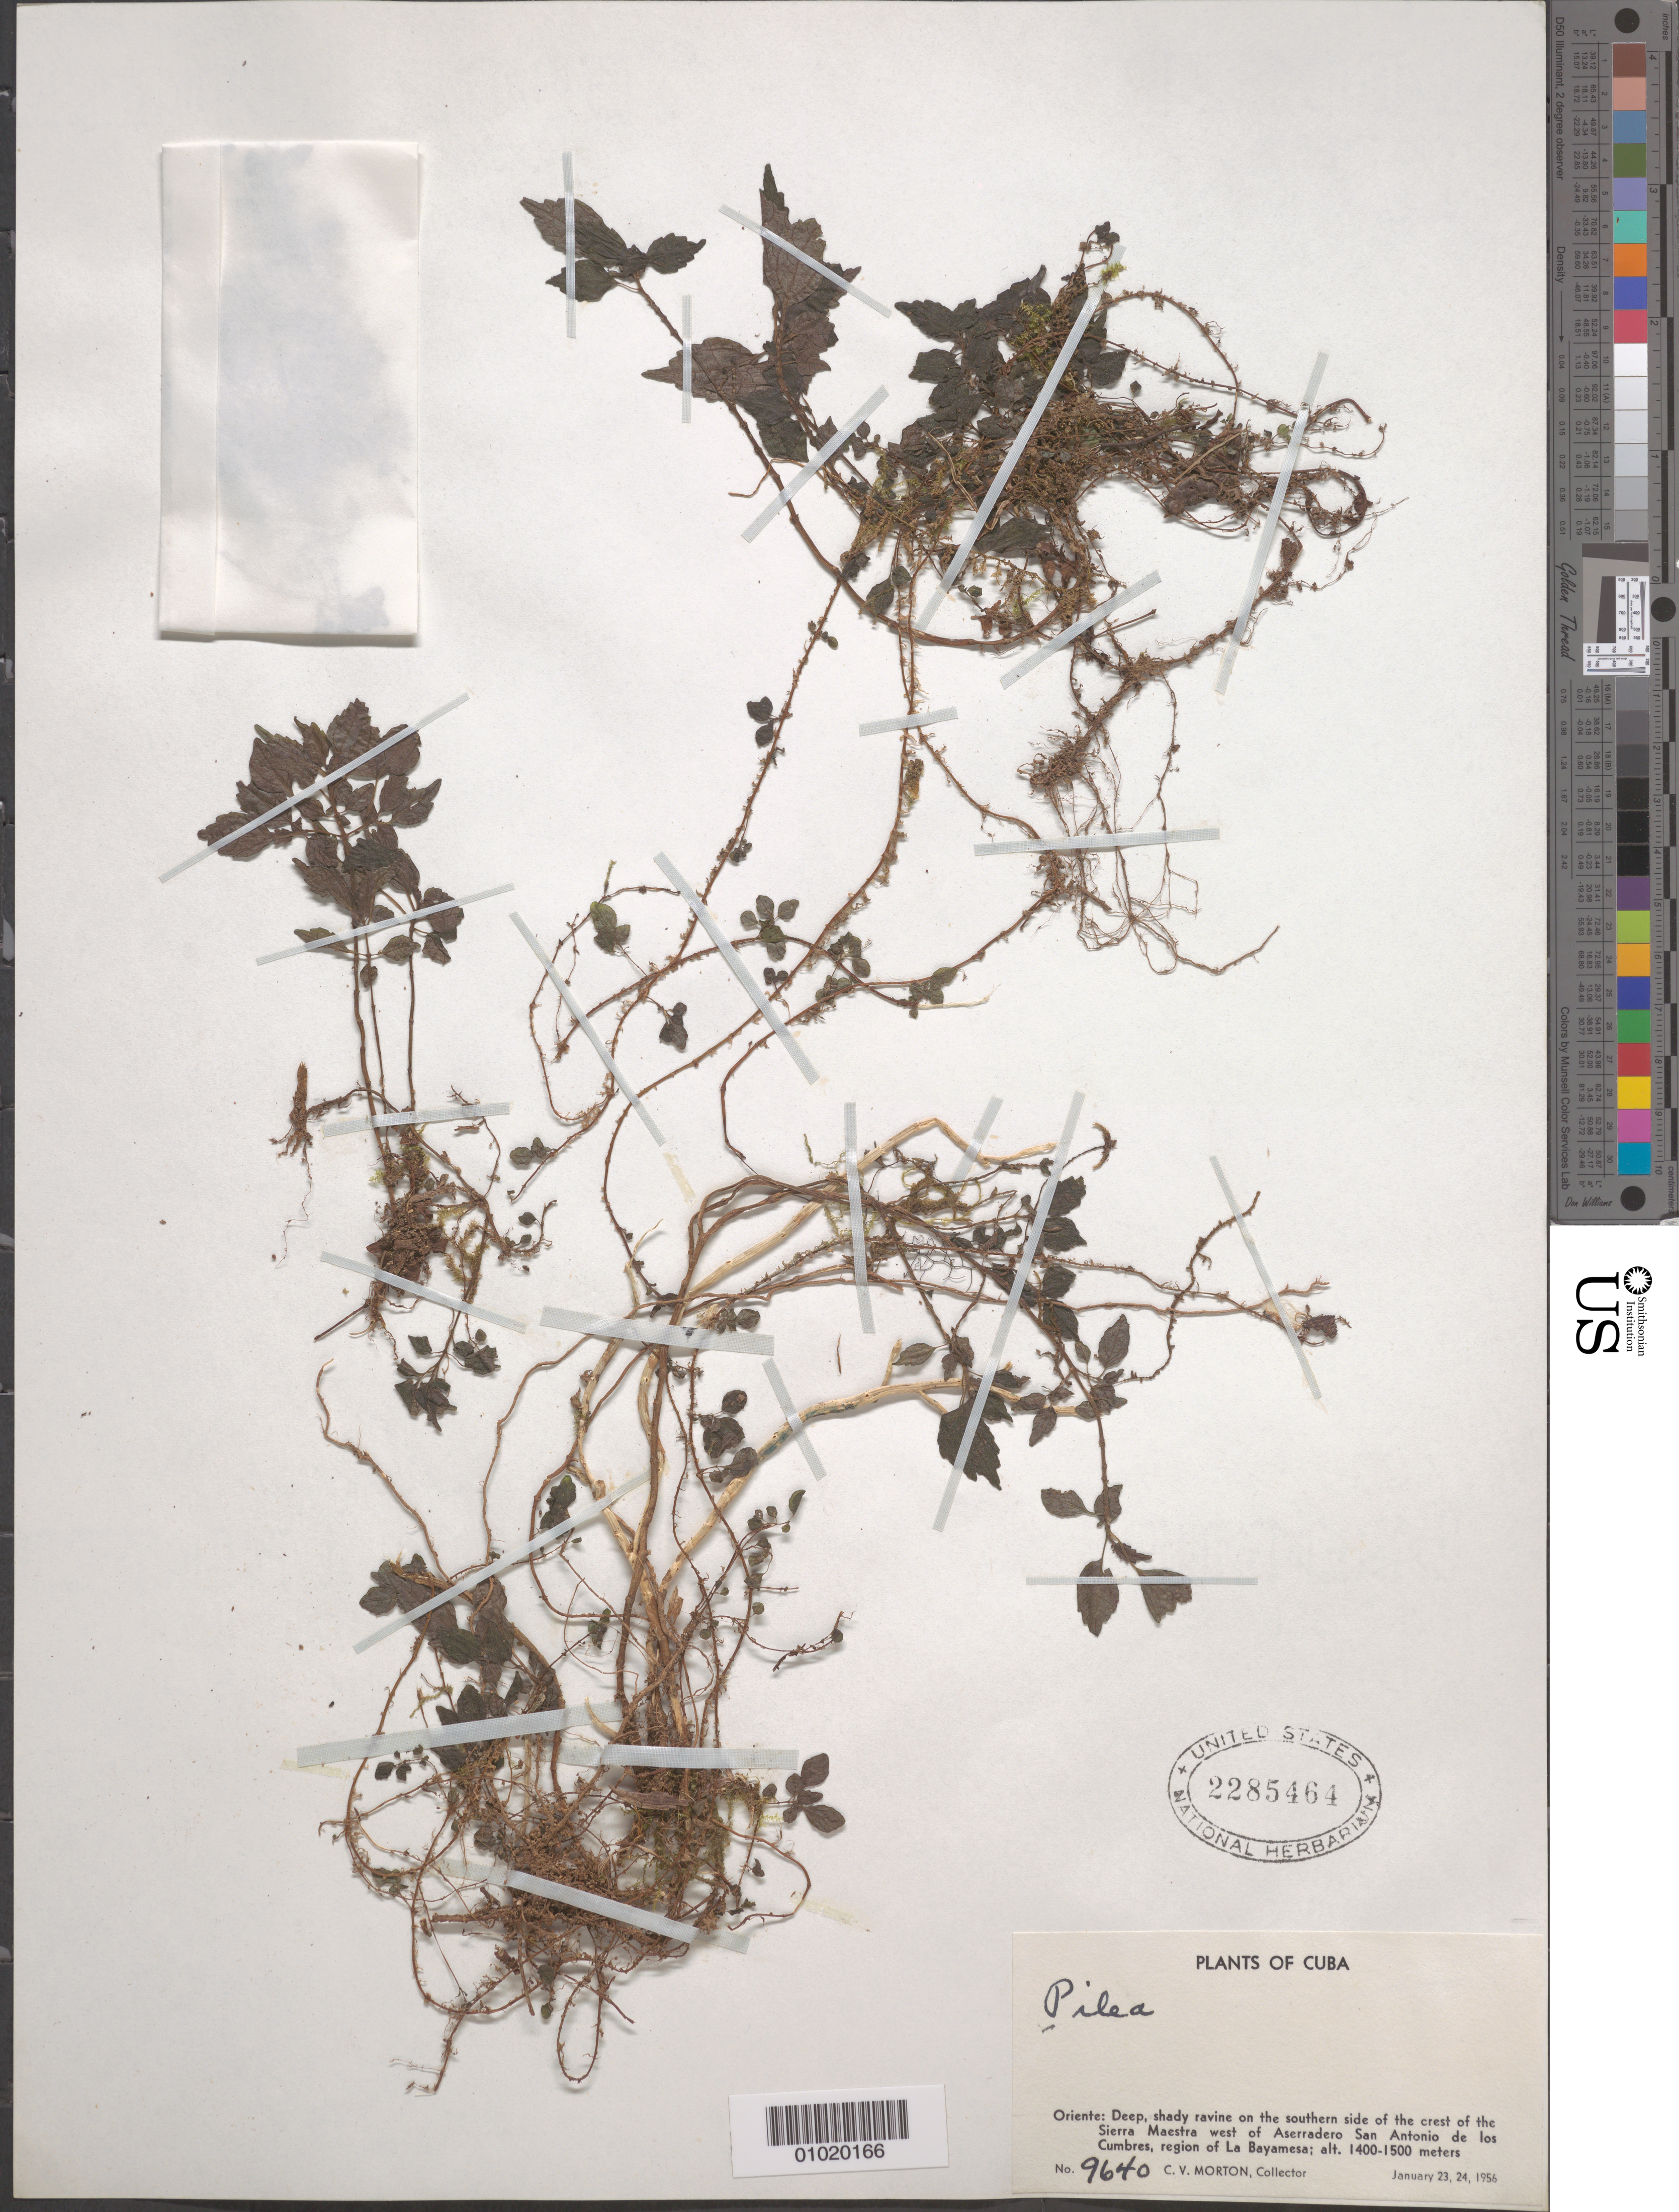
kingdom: Plantae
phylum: Tracheophyta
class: Magnoliopsida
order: Rosales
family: Urticaceae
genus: Pilea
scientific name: Pilea sp.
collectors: C. V. Morton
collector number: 9640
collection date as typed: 23 Jan 1956 and 24 Jan 1956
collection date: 1956-01-23,1956-01-24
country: Cuba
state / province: Oriente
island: Cuba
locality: Deepy, shady ravine on the southern side of the crest of the Siearra Maestra west of Aserradero San Antonio de los Cumbres, region of La Bayamesa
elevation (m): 1400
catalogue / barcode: US 2285464